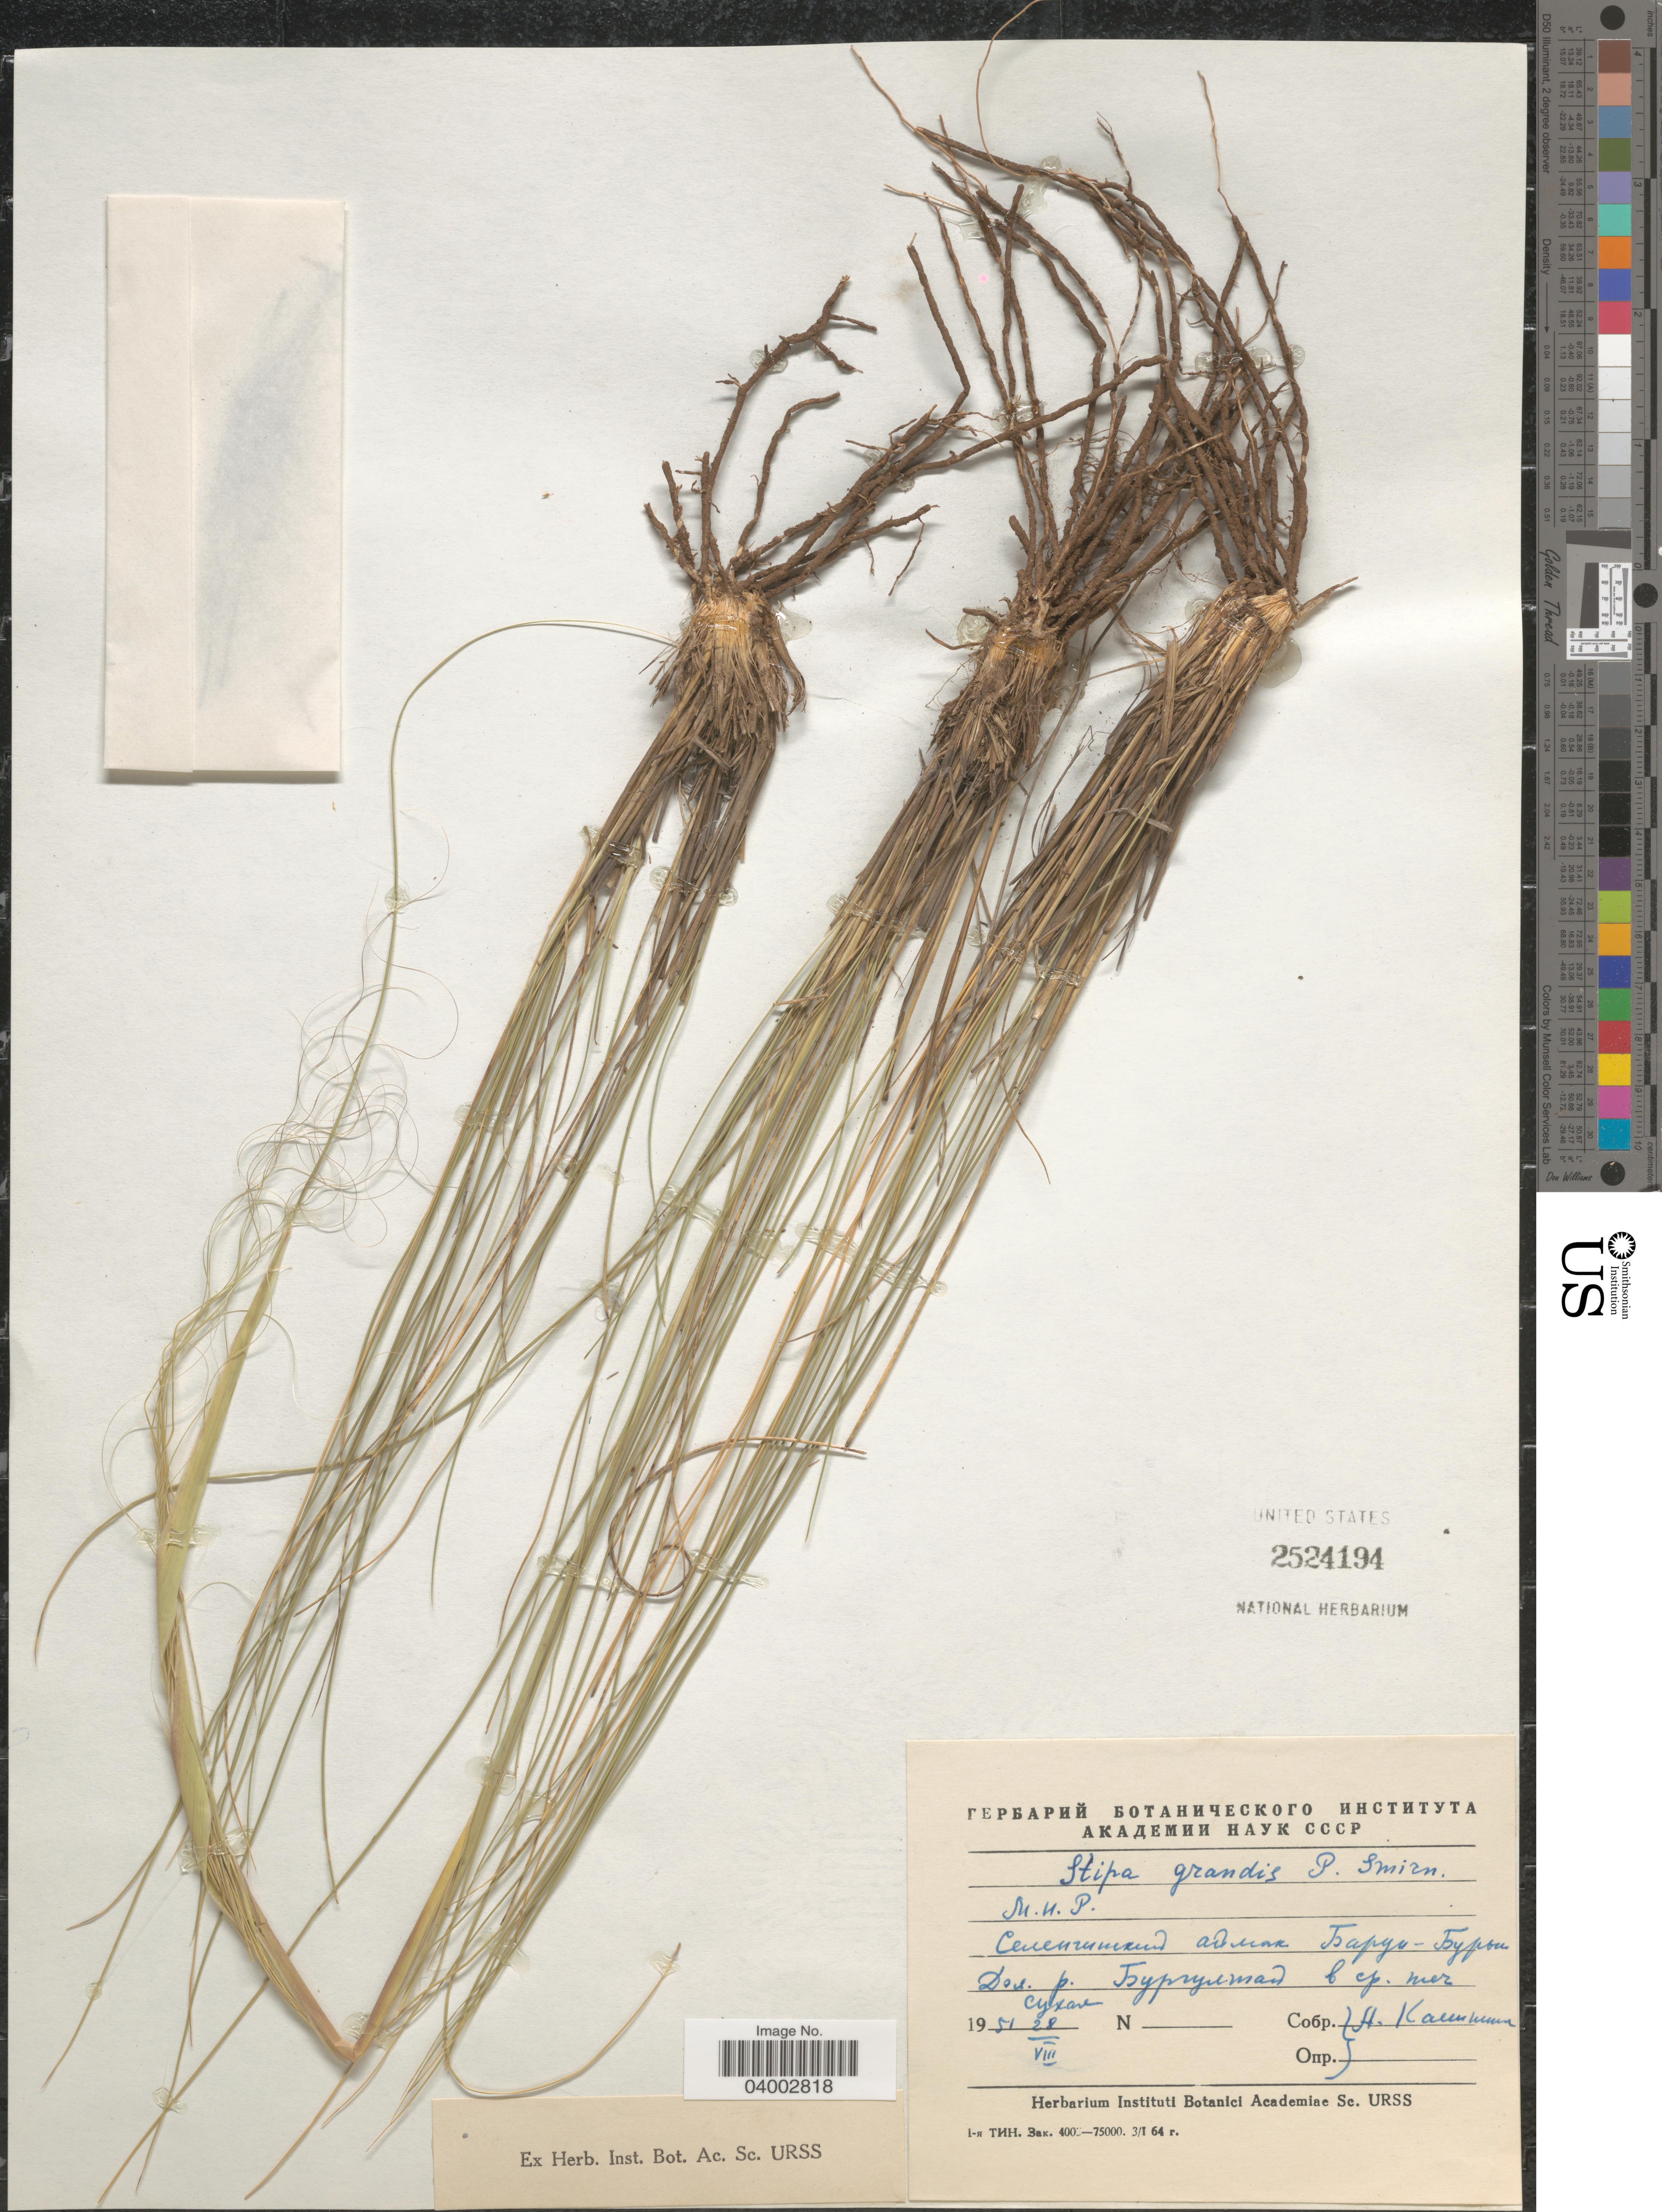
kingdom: Plantae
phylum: Tracheophyta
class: Liliopsida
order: Poales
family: Poaceae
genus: Stipa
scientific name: Stipa grandis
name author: P.A. Smirn.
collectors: A. Kalinina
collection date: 1951-08-28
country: Mongolia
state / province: Selenge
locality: Baruunbüren District, valley of river Burgultay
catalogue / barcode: US 2524194